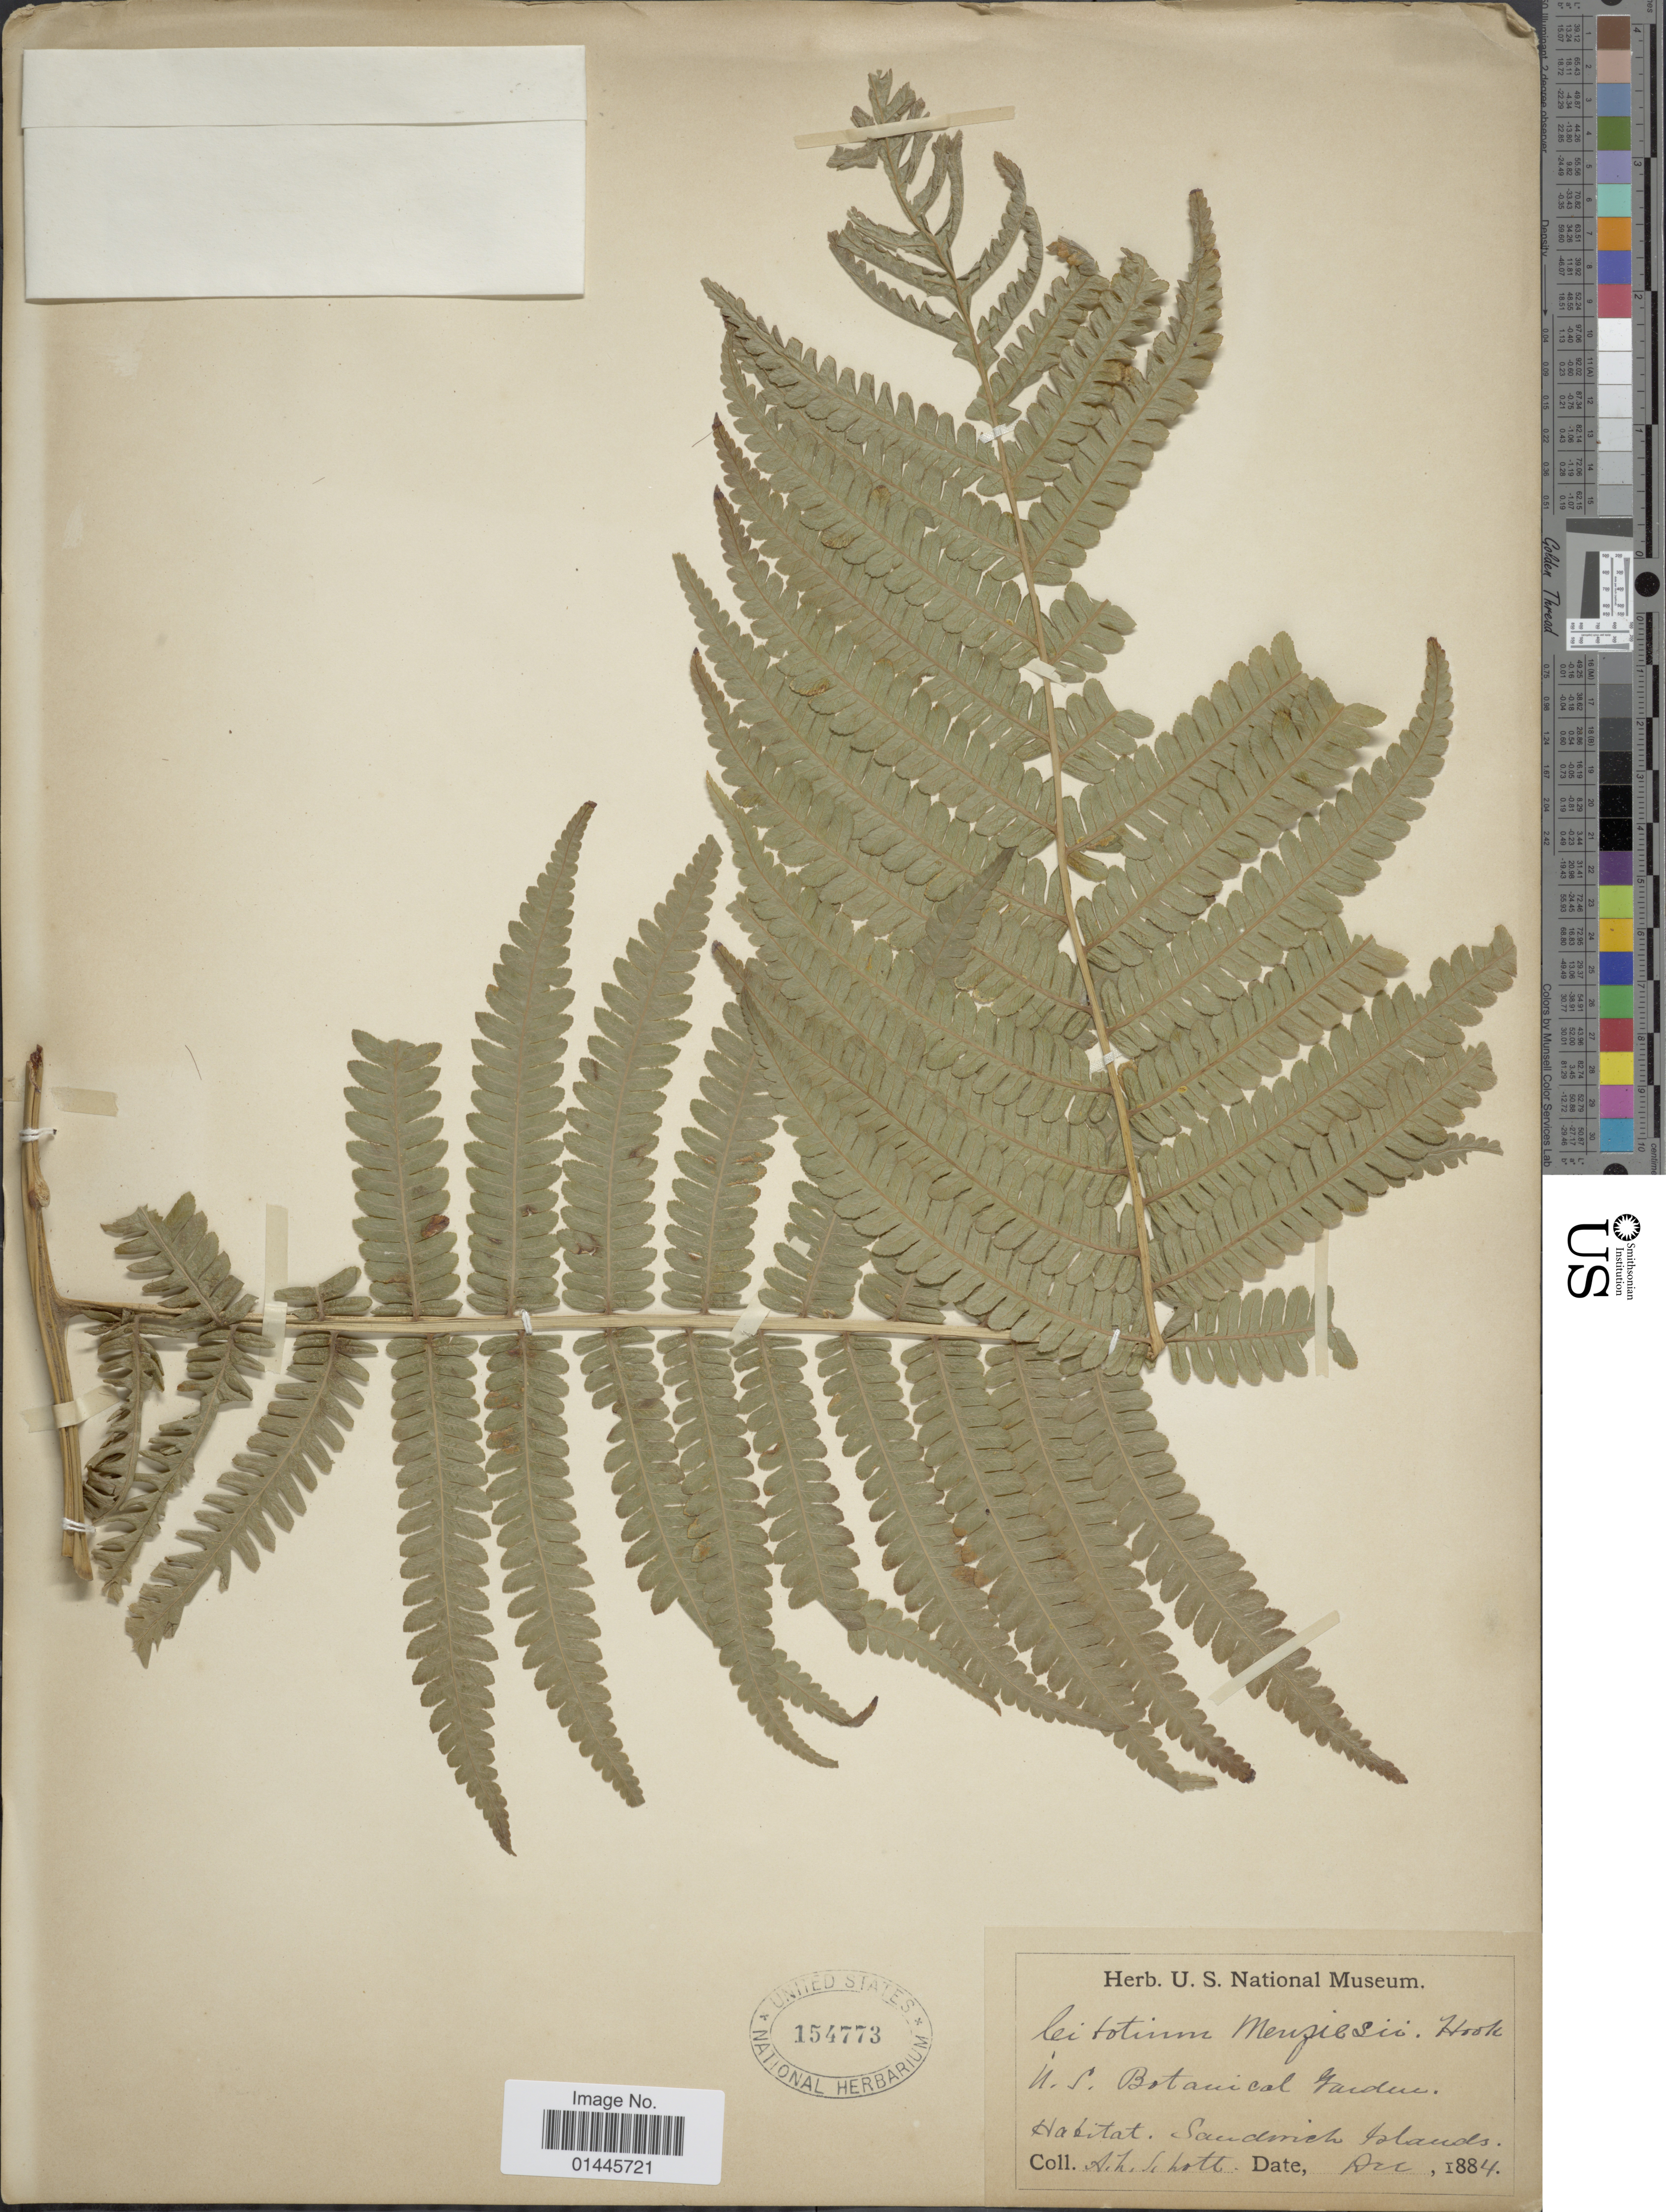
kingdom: Plantae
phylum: Tracheophyta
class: Polypodiopsida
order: Cyatheales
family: Cibotiaceae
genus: Cibotium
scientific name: Cibotium menziesii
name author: Hook.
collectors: A. L. Schott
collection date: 1884-12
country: United States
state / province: District of Columbia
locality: U.S. Botanical Garden, Sandwich Islands.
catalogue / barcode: US 154773